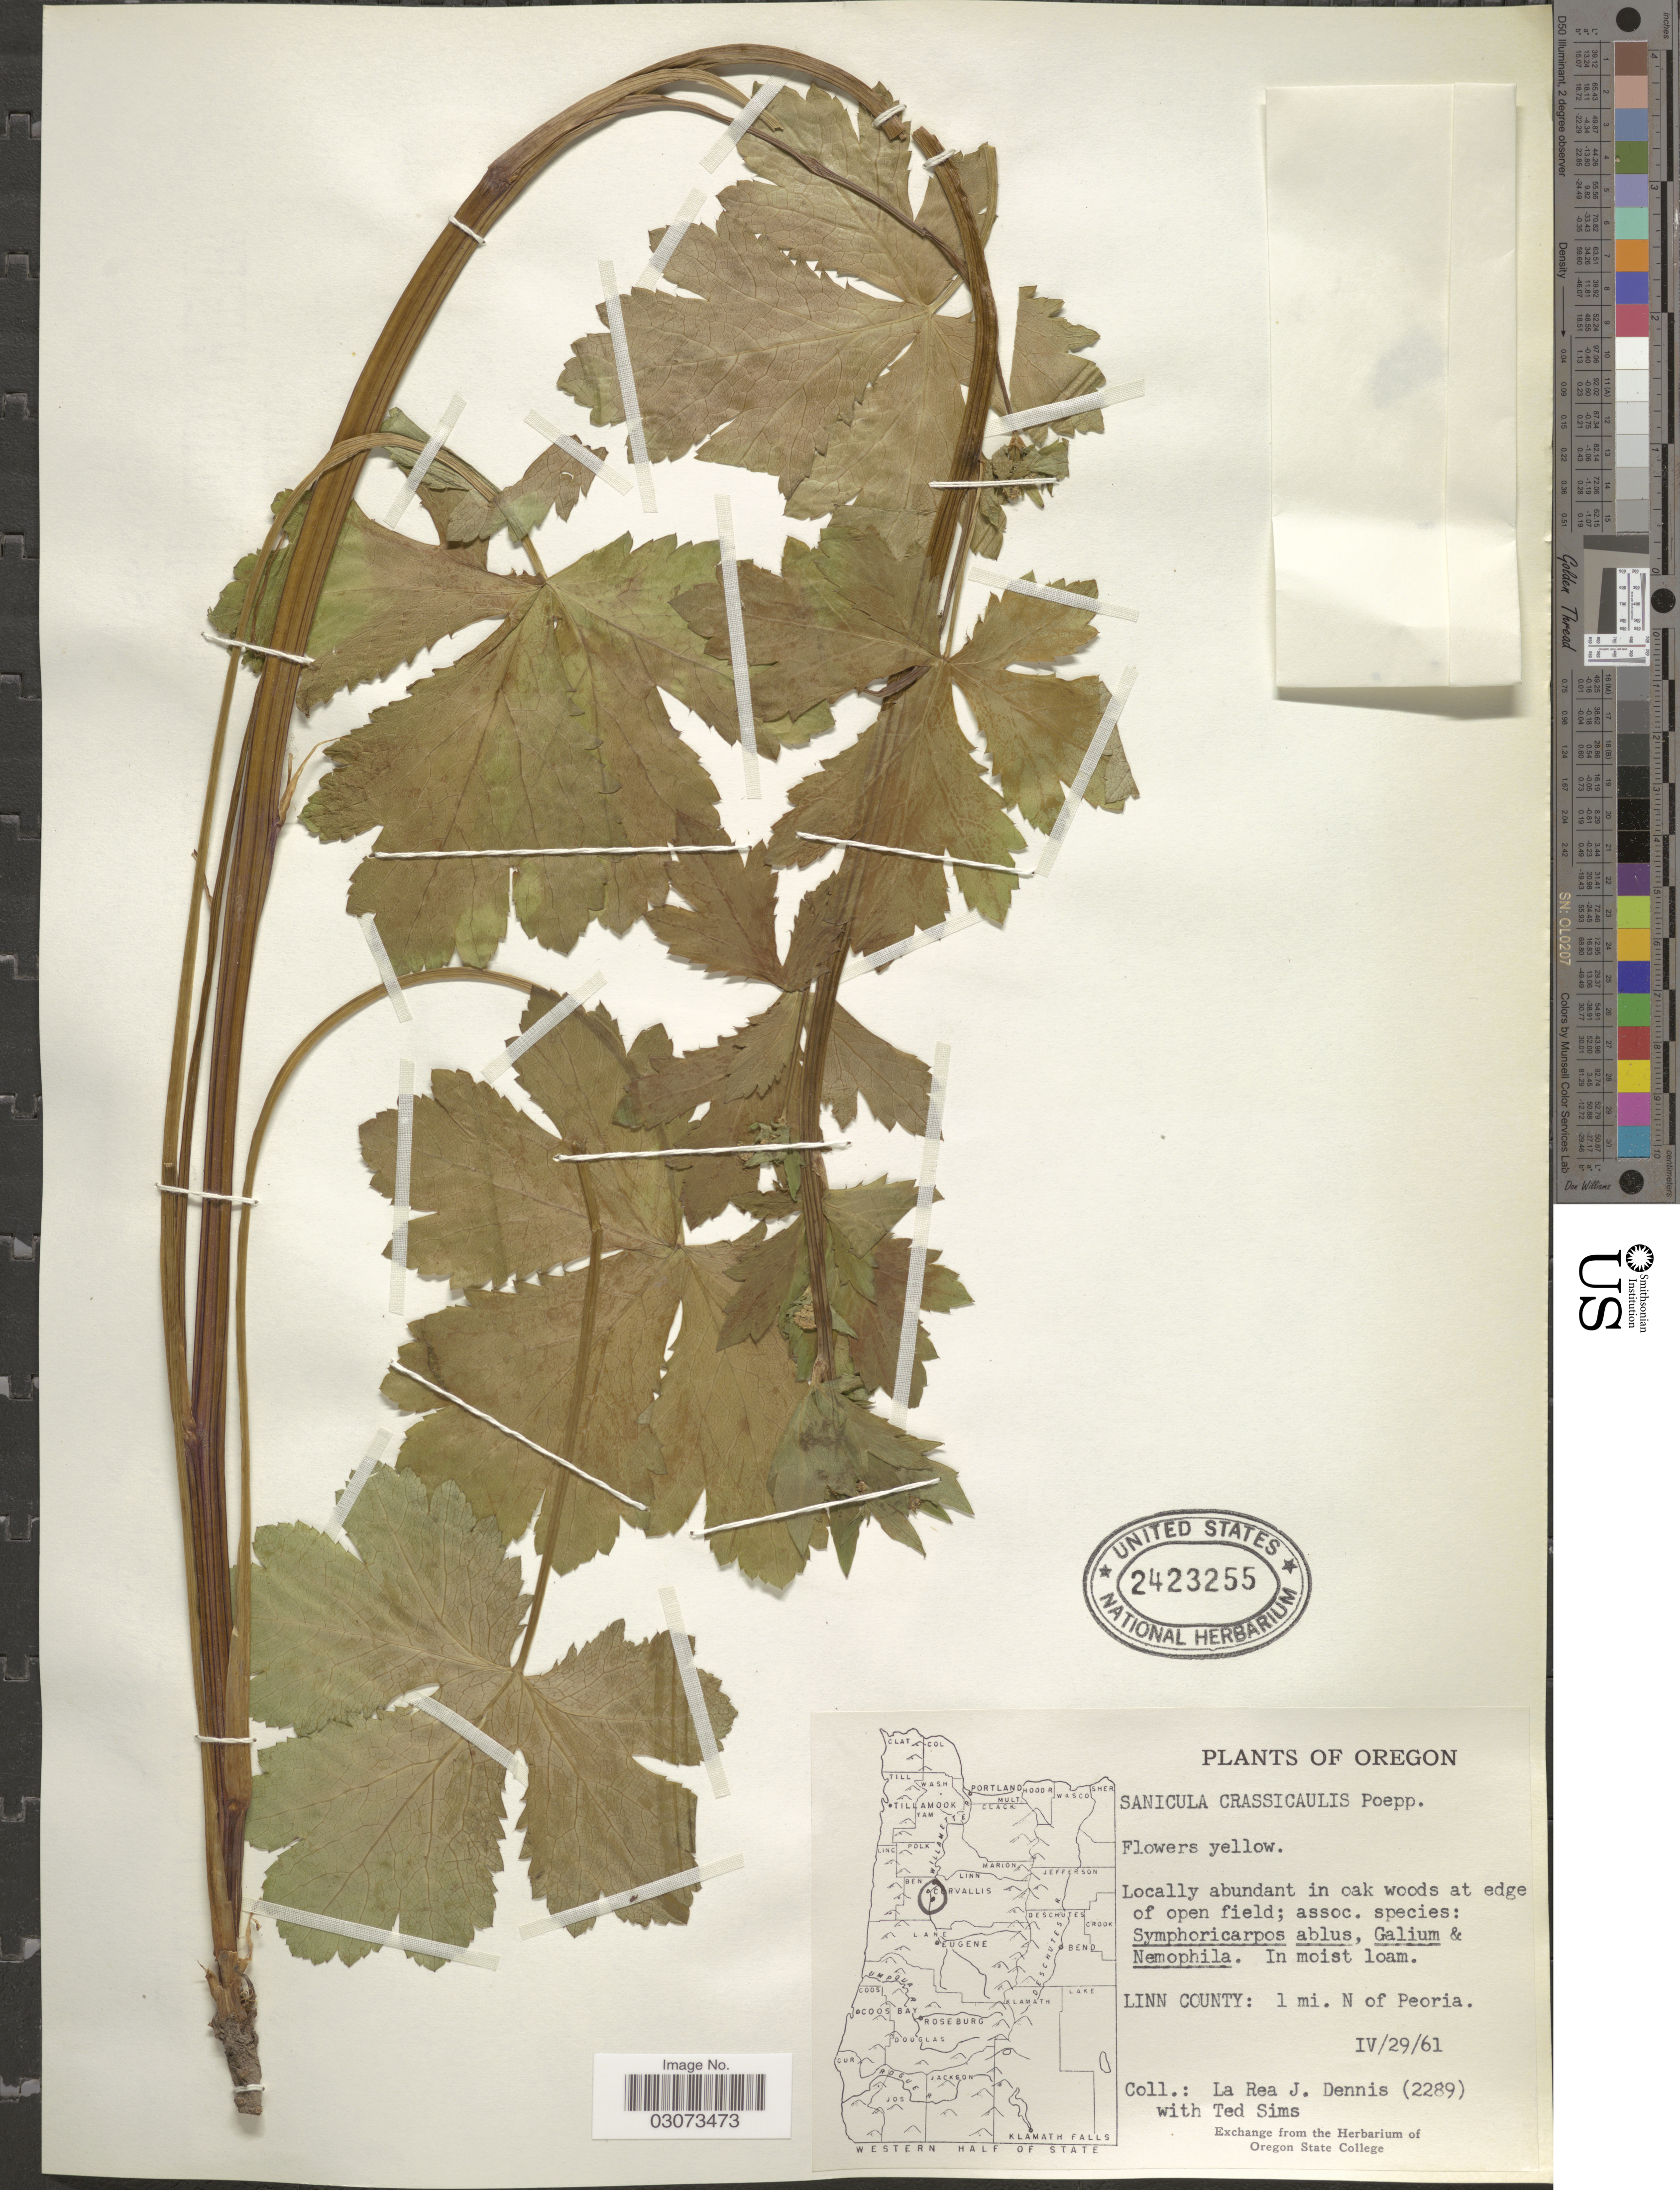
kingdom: Plantae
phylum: Tracheophyta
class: Magnoliopsida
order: Apiales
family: Apiaceae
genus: Sanicula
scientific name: Sanicula crassicaulis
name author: Poepp. ex DC.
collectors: L. Dennis & T. Sims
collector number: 2289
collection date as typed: Transcribed d/m/y: 29/4/61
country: United States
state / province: Oregon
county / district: Linn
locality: Linn County: 1 mi. N of Peoria.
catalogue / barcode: US 2423255